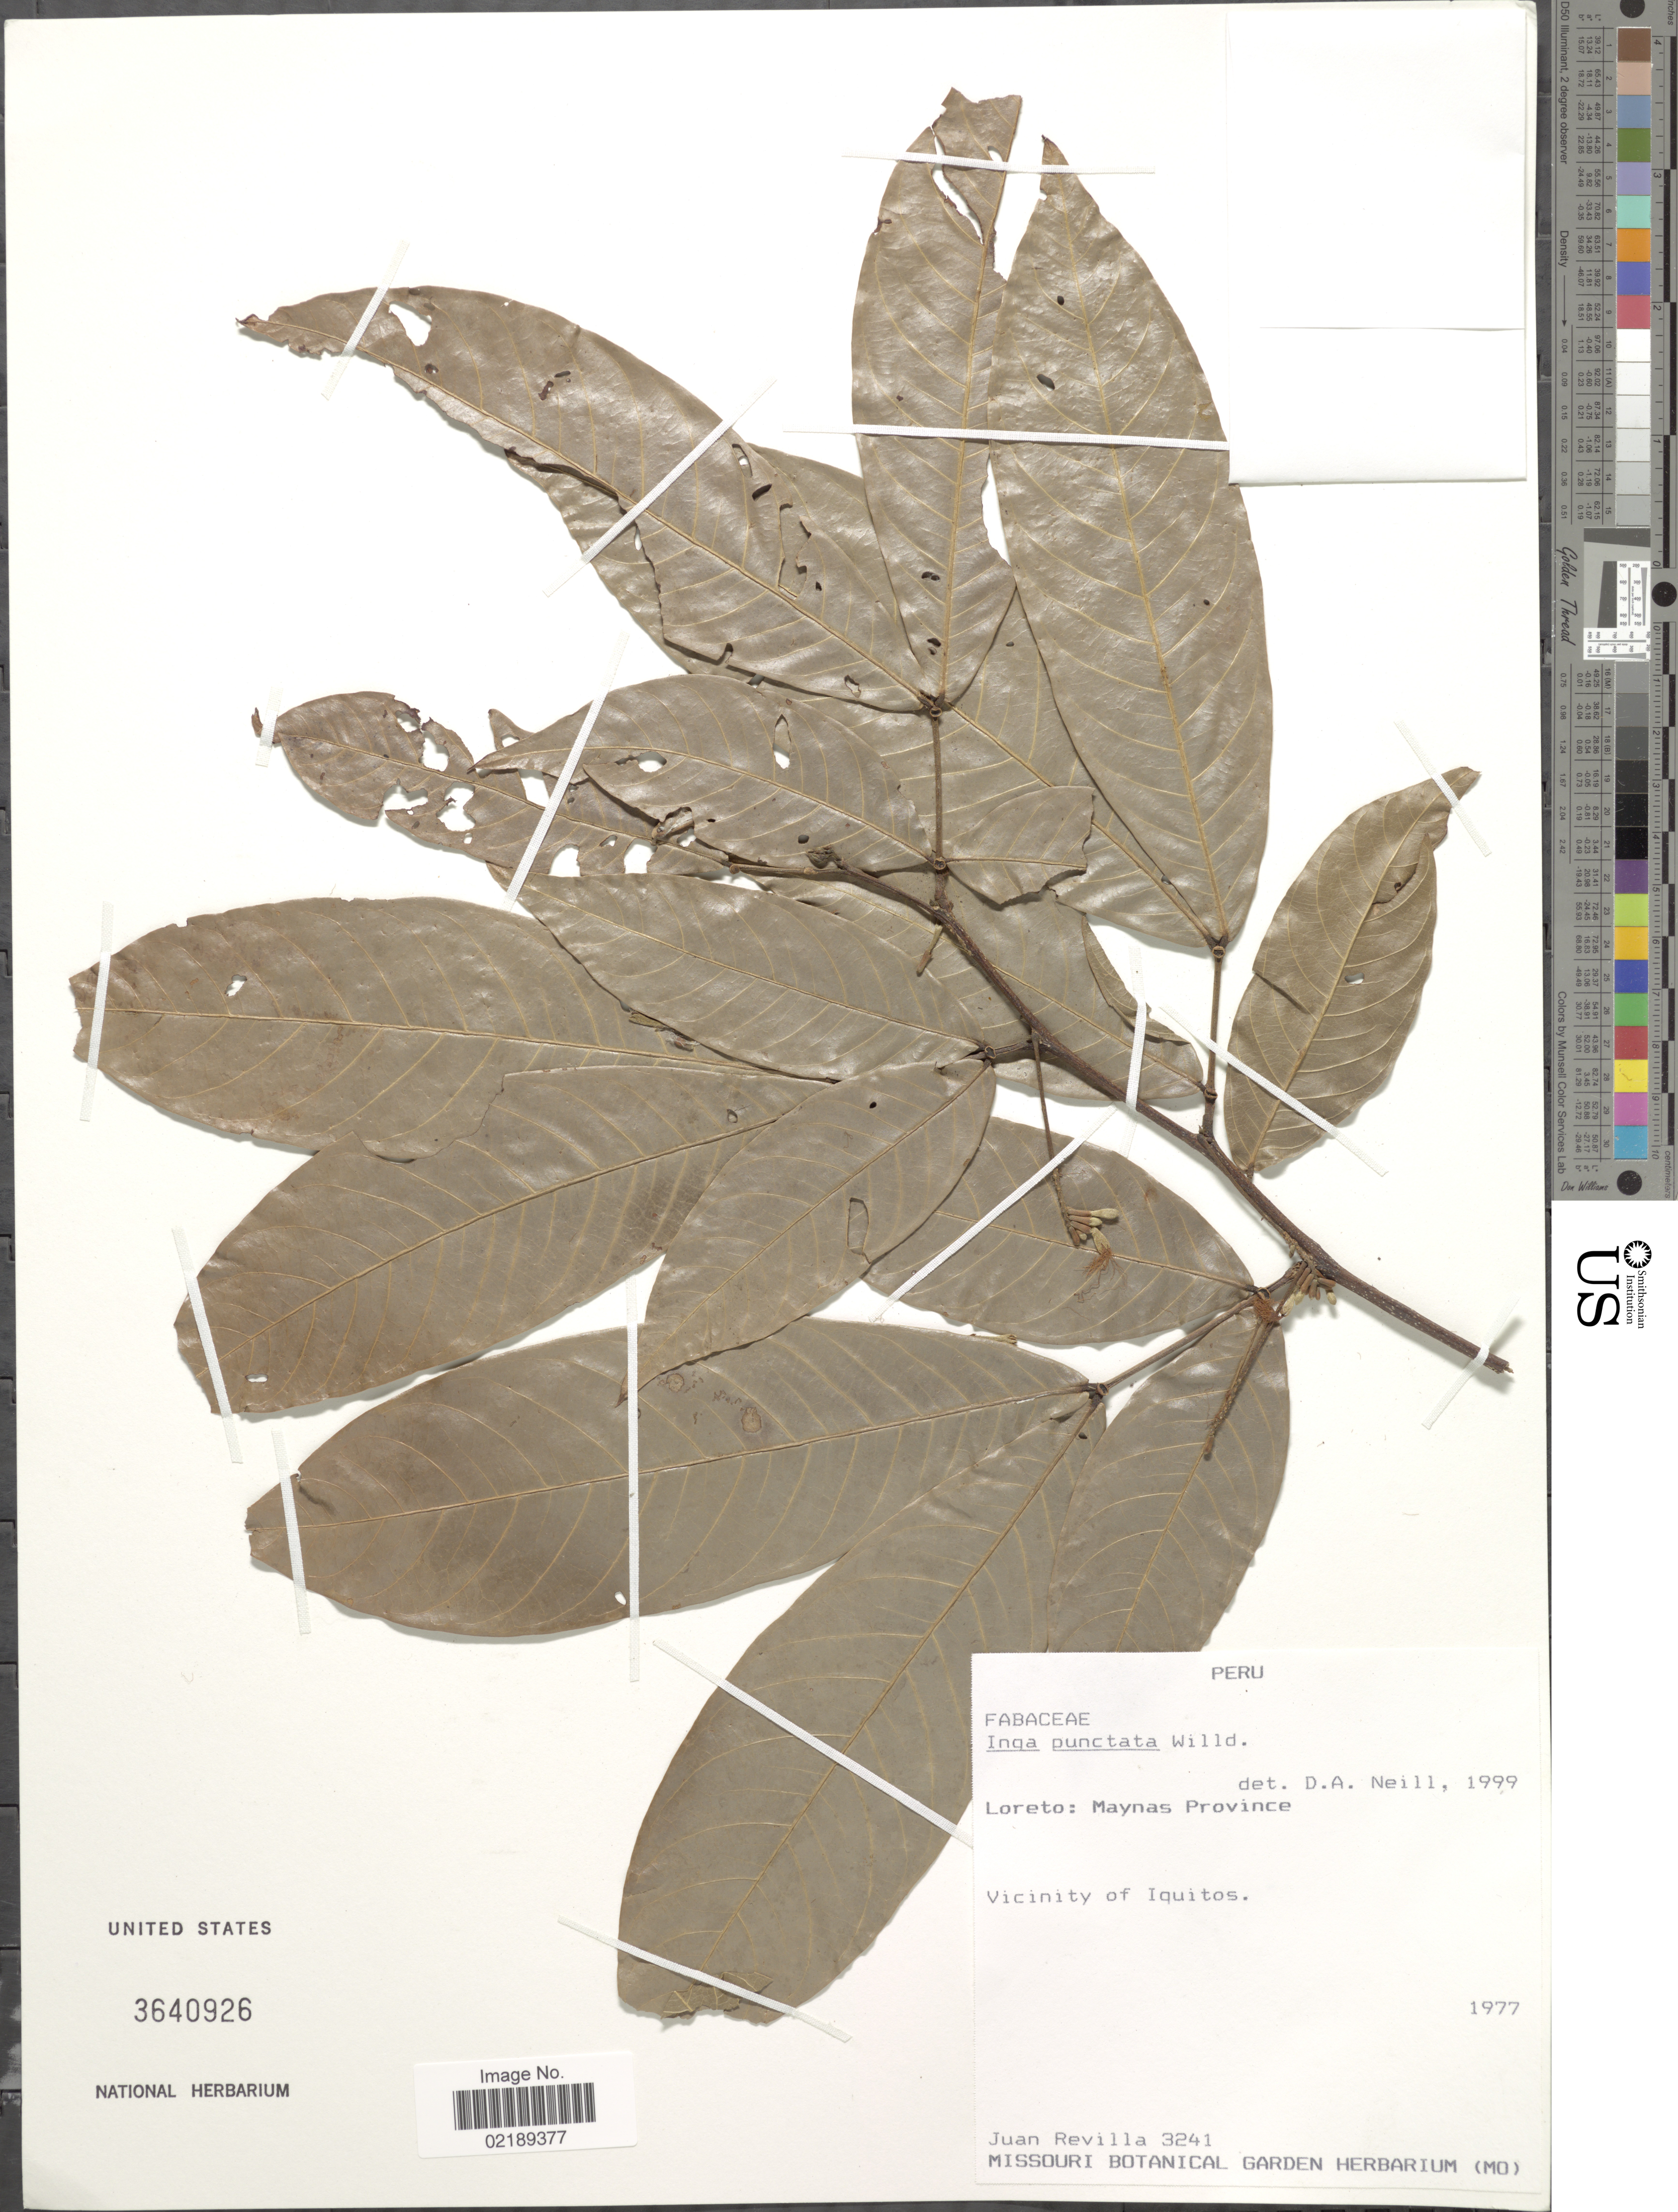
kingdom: Plantae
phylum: Tracheophyta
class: Magnoliopsida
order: Fabales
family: Fabaceae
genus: Inga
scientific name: Inga punctata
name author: Willd.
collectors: J. Revilla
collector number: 3241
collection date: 1977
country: Peru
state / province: Loreto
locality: Maynas Province, vicinity of Iquitos.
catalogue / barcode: US 3640926